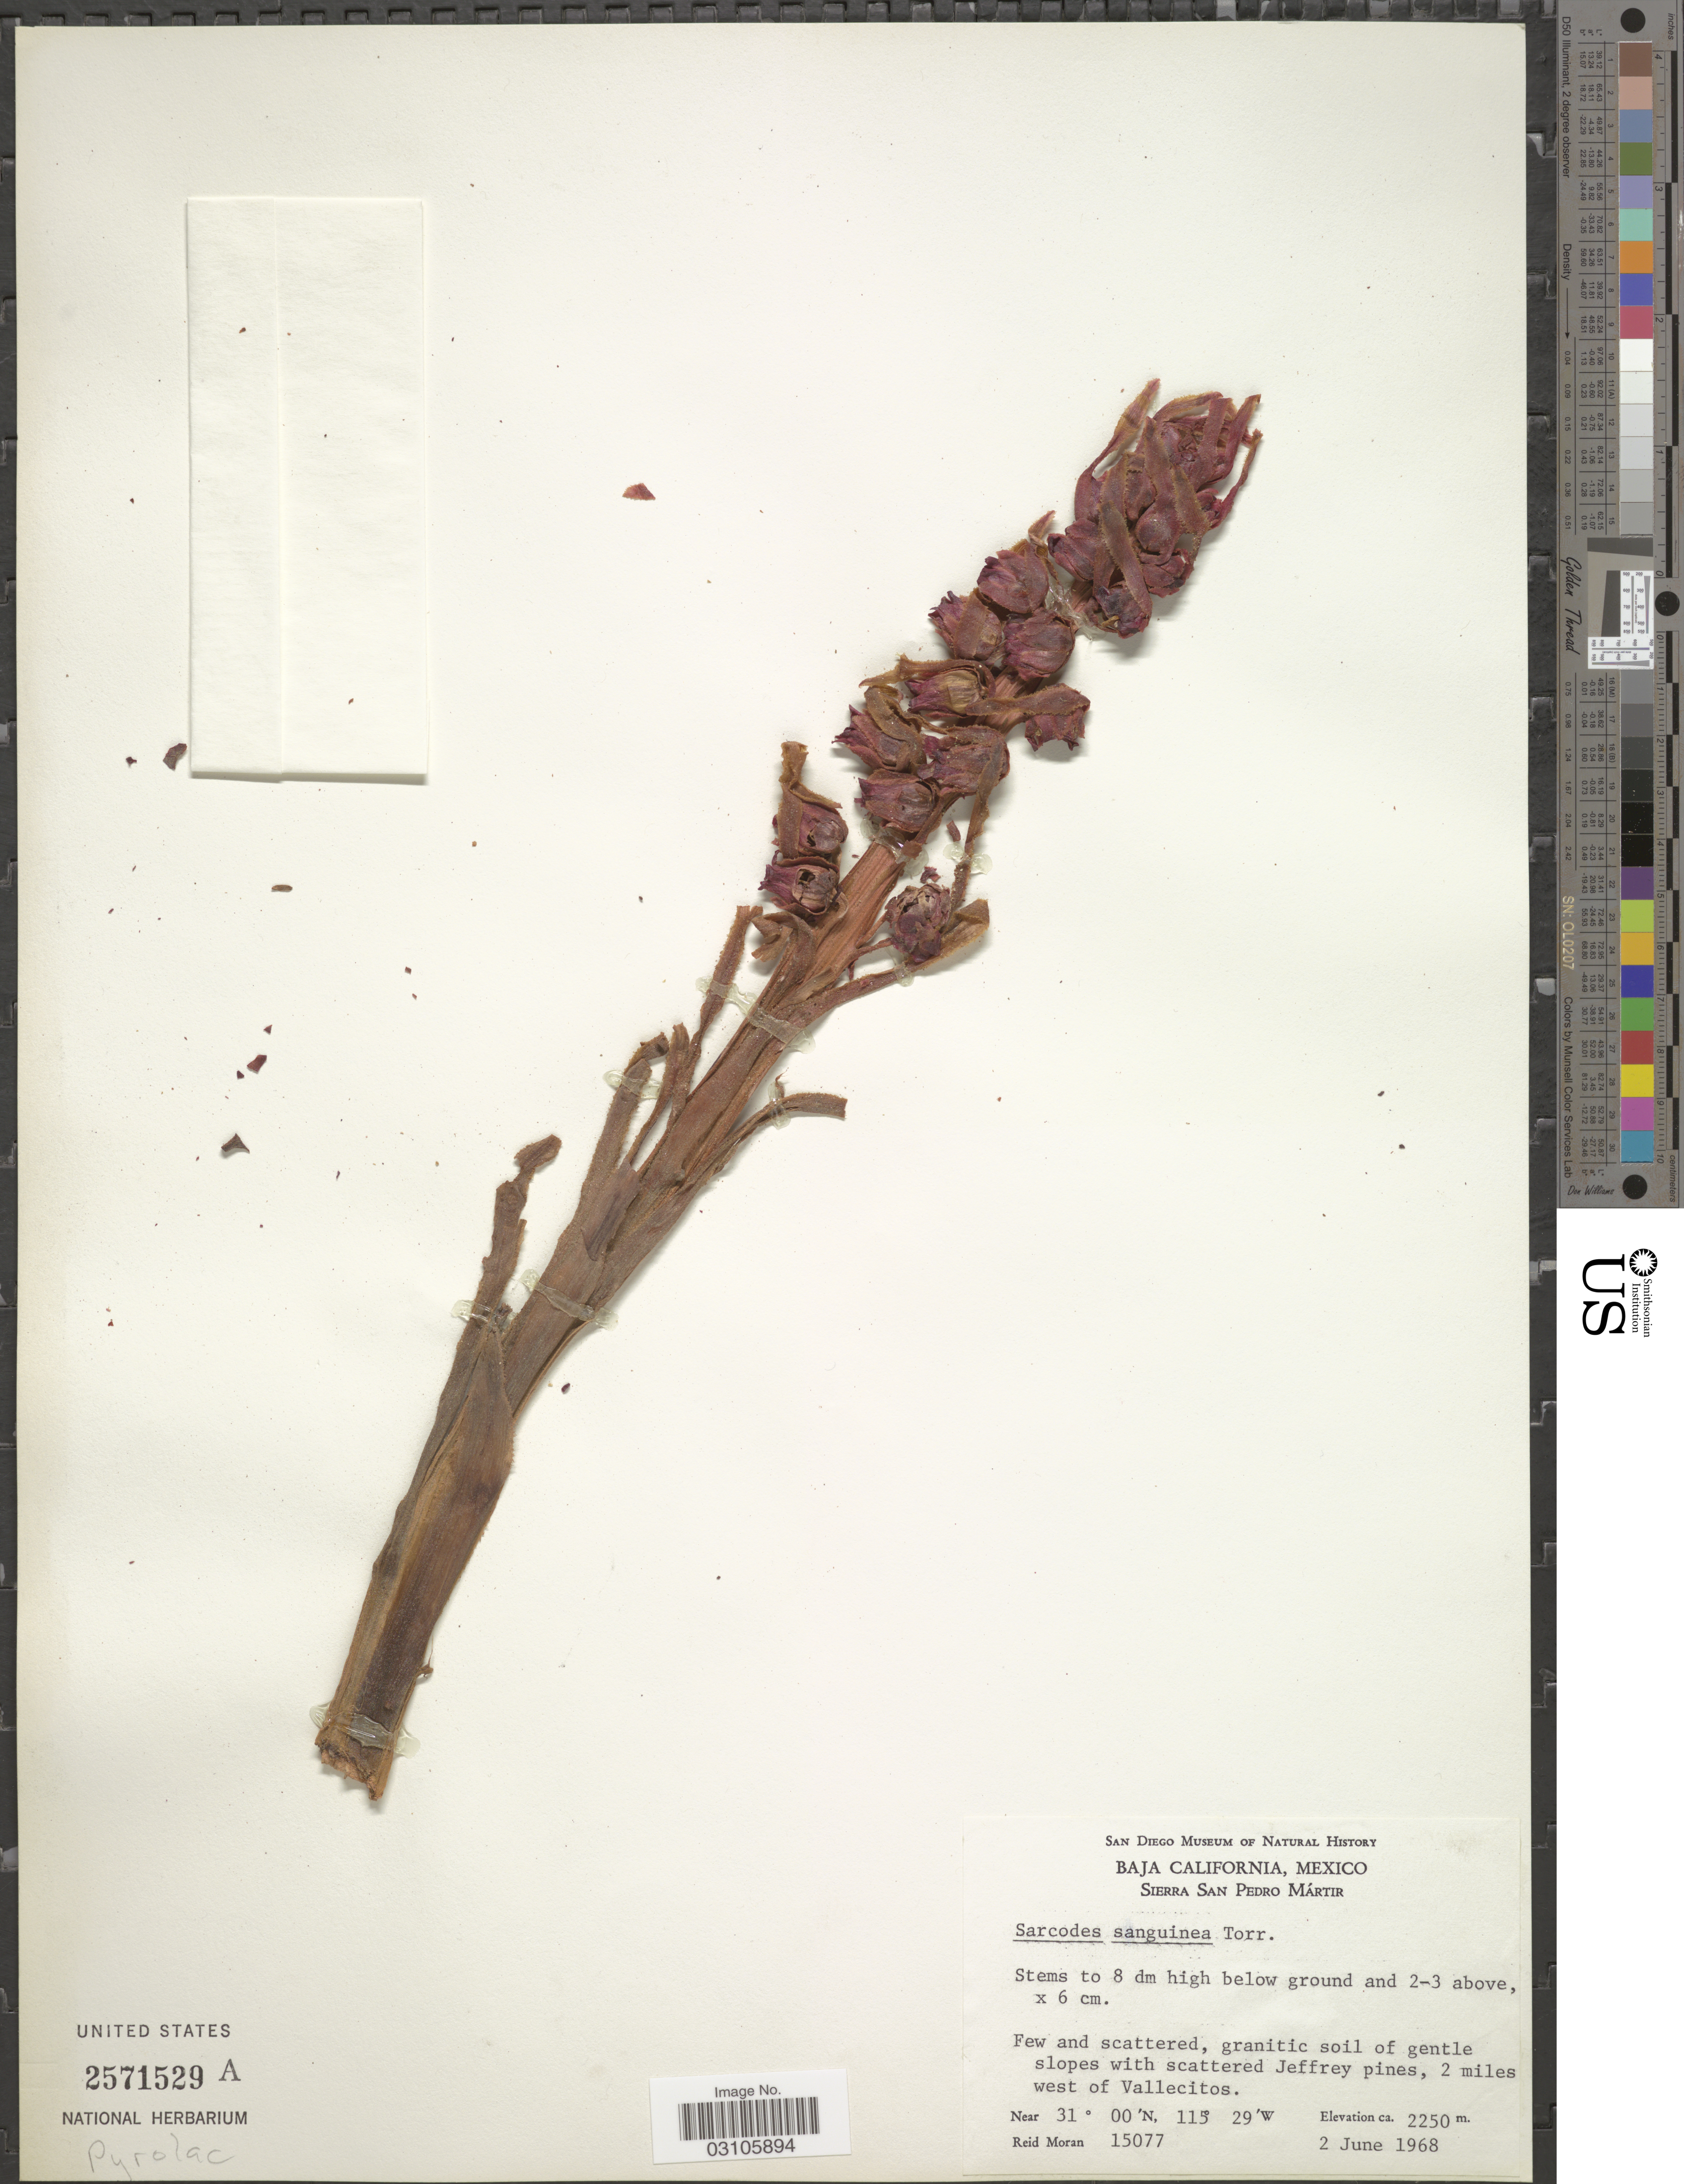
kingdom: Plantae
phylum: Tracheophyta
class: Magnoliopsida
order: Ericales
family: Ericaceae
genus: Sarcodes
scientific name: Sarcodes sanguinea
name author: Torr.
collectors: R. V. Moran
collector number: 15077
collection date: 1968-06-02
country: Mexico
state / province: Baja California Norte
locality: Sierra San Pedro Mártir. 2 miles west of Vallecitos.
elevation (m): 2250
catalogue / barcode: US 2571529A